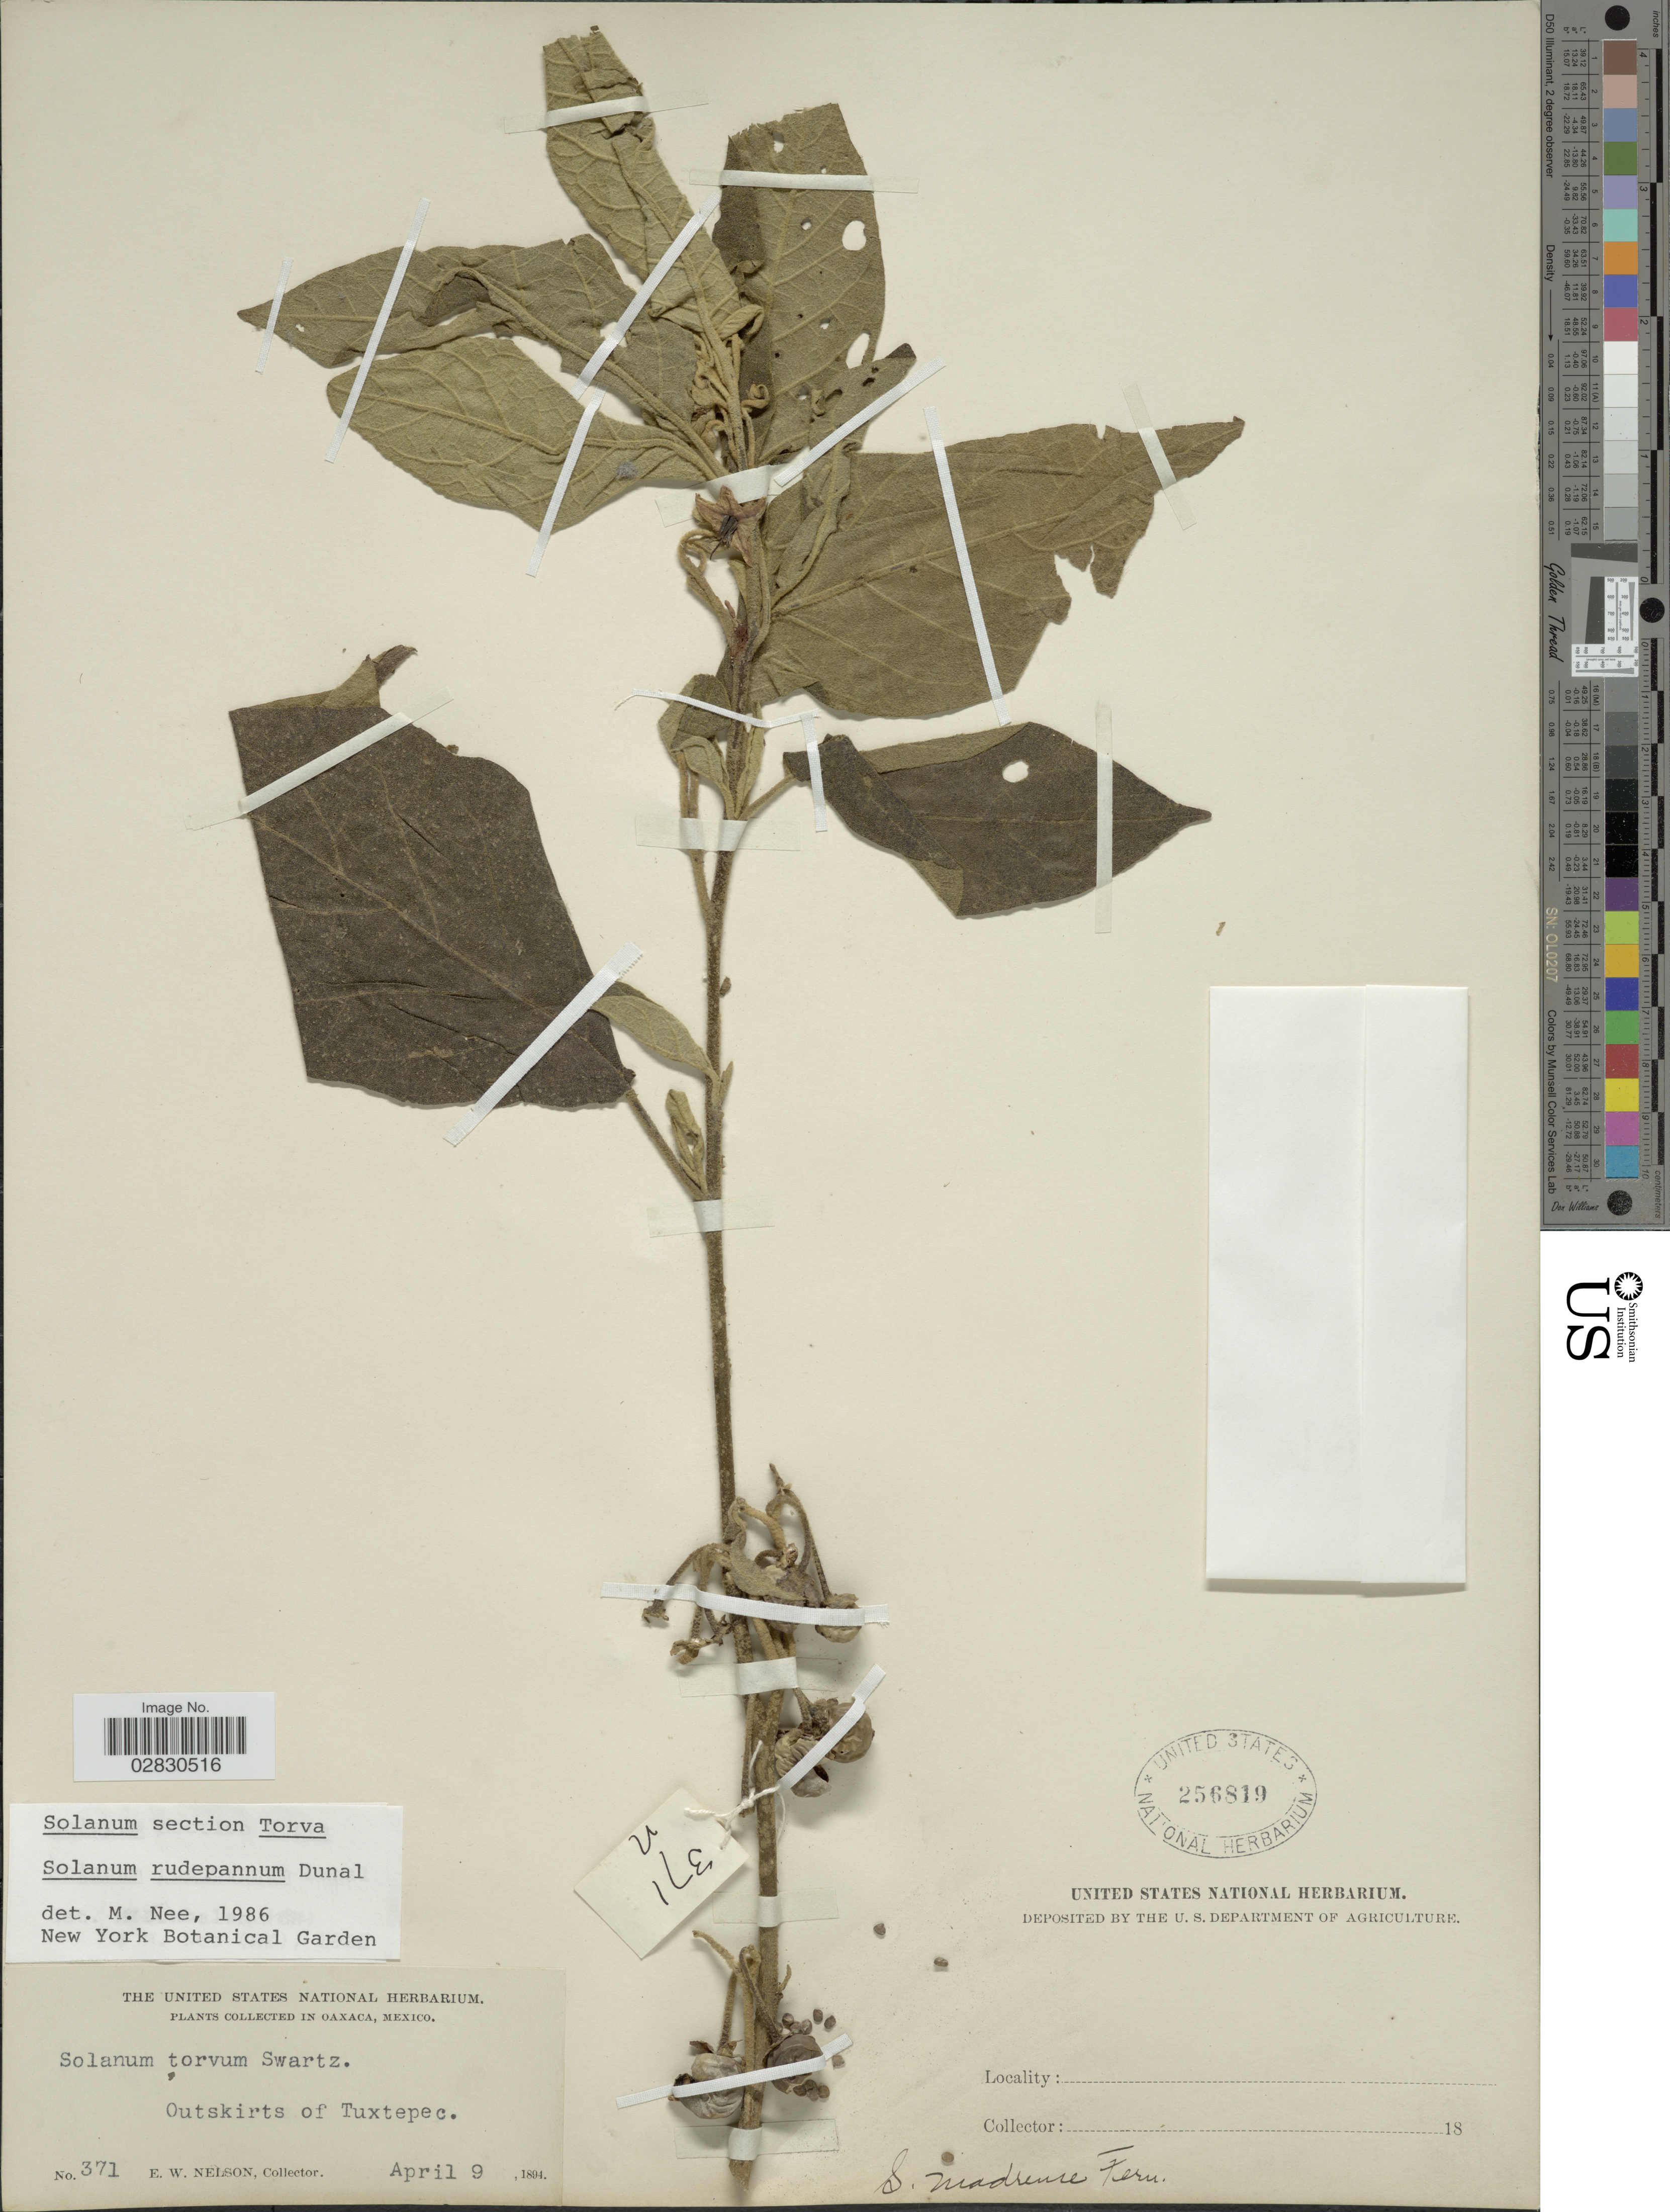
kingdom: Plantae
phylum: Tracheophyta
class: Magnoliopsida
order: Solanales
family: Solanaceae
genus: Solanum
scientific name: Solanum rudepannum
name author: Dunal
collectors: E. W. Nelson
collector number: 371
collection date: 1894-04-09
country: Mexico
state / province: Oaxaca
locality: Outskirts of Tuxtepec.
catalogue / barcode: US 256819